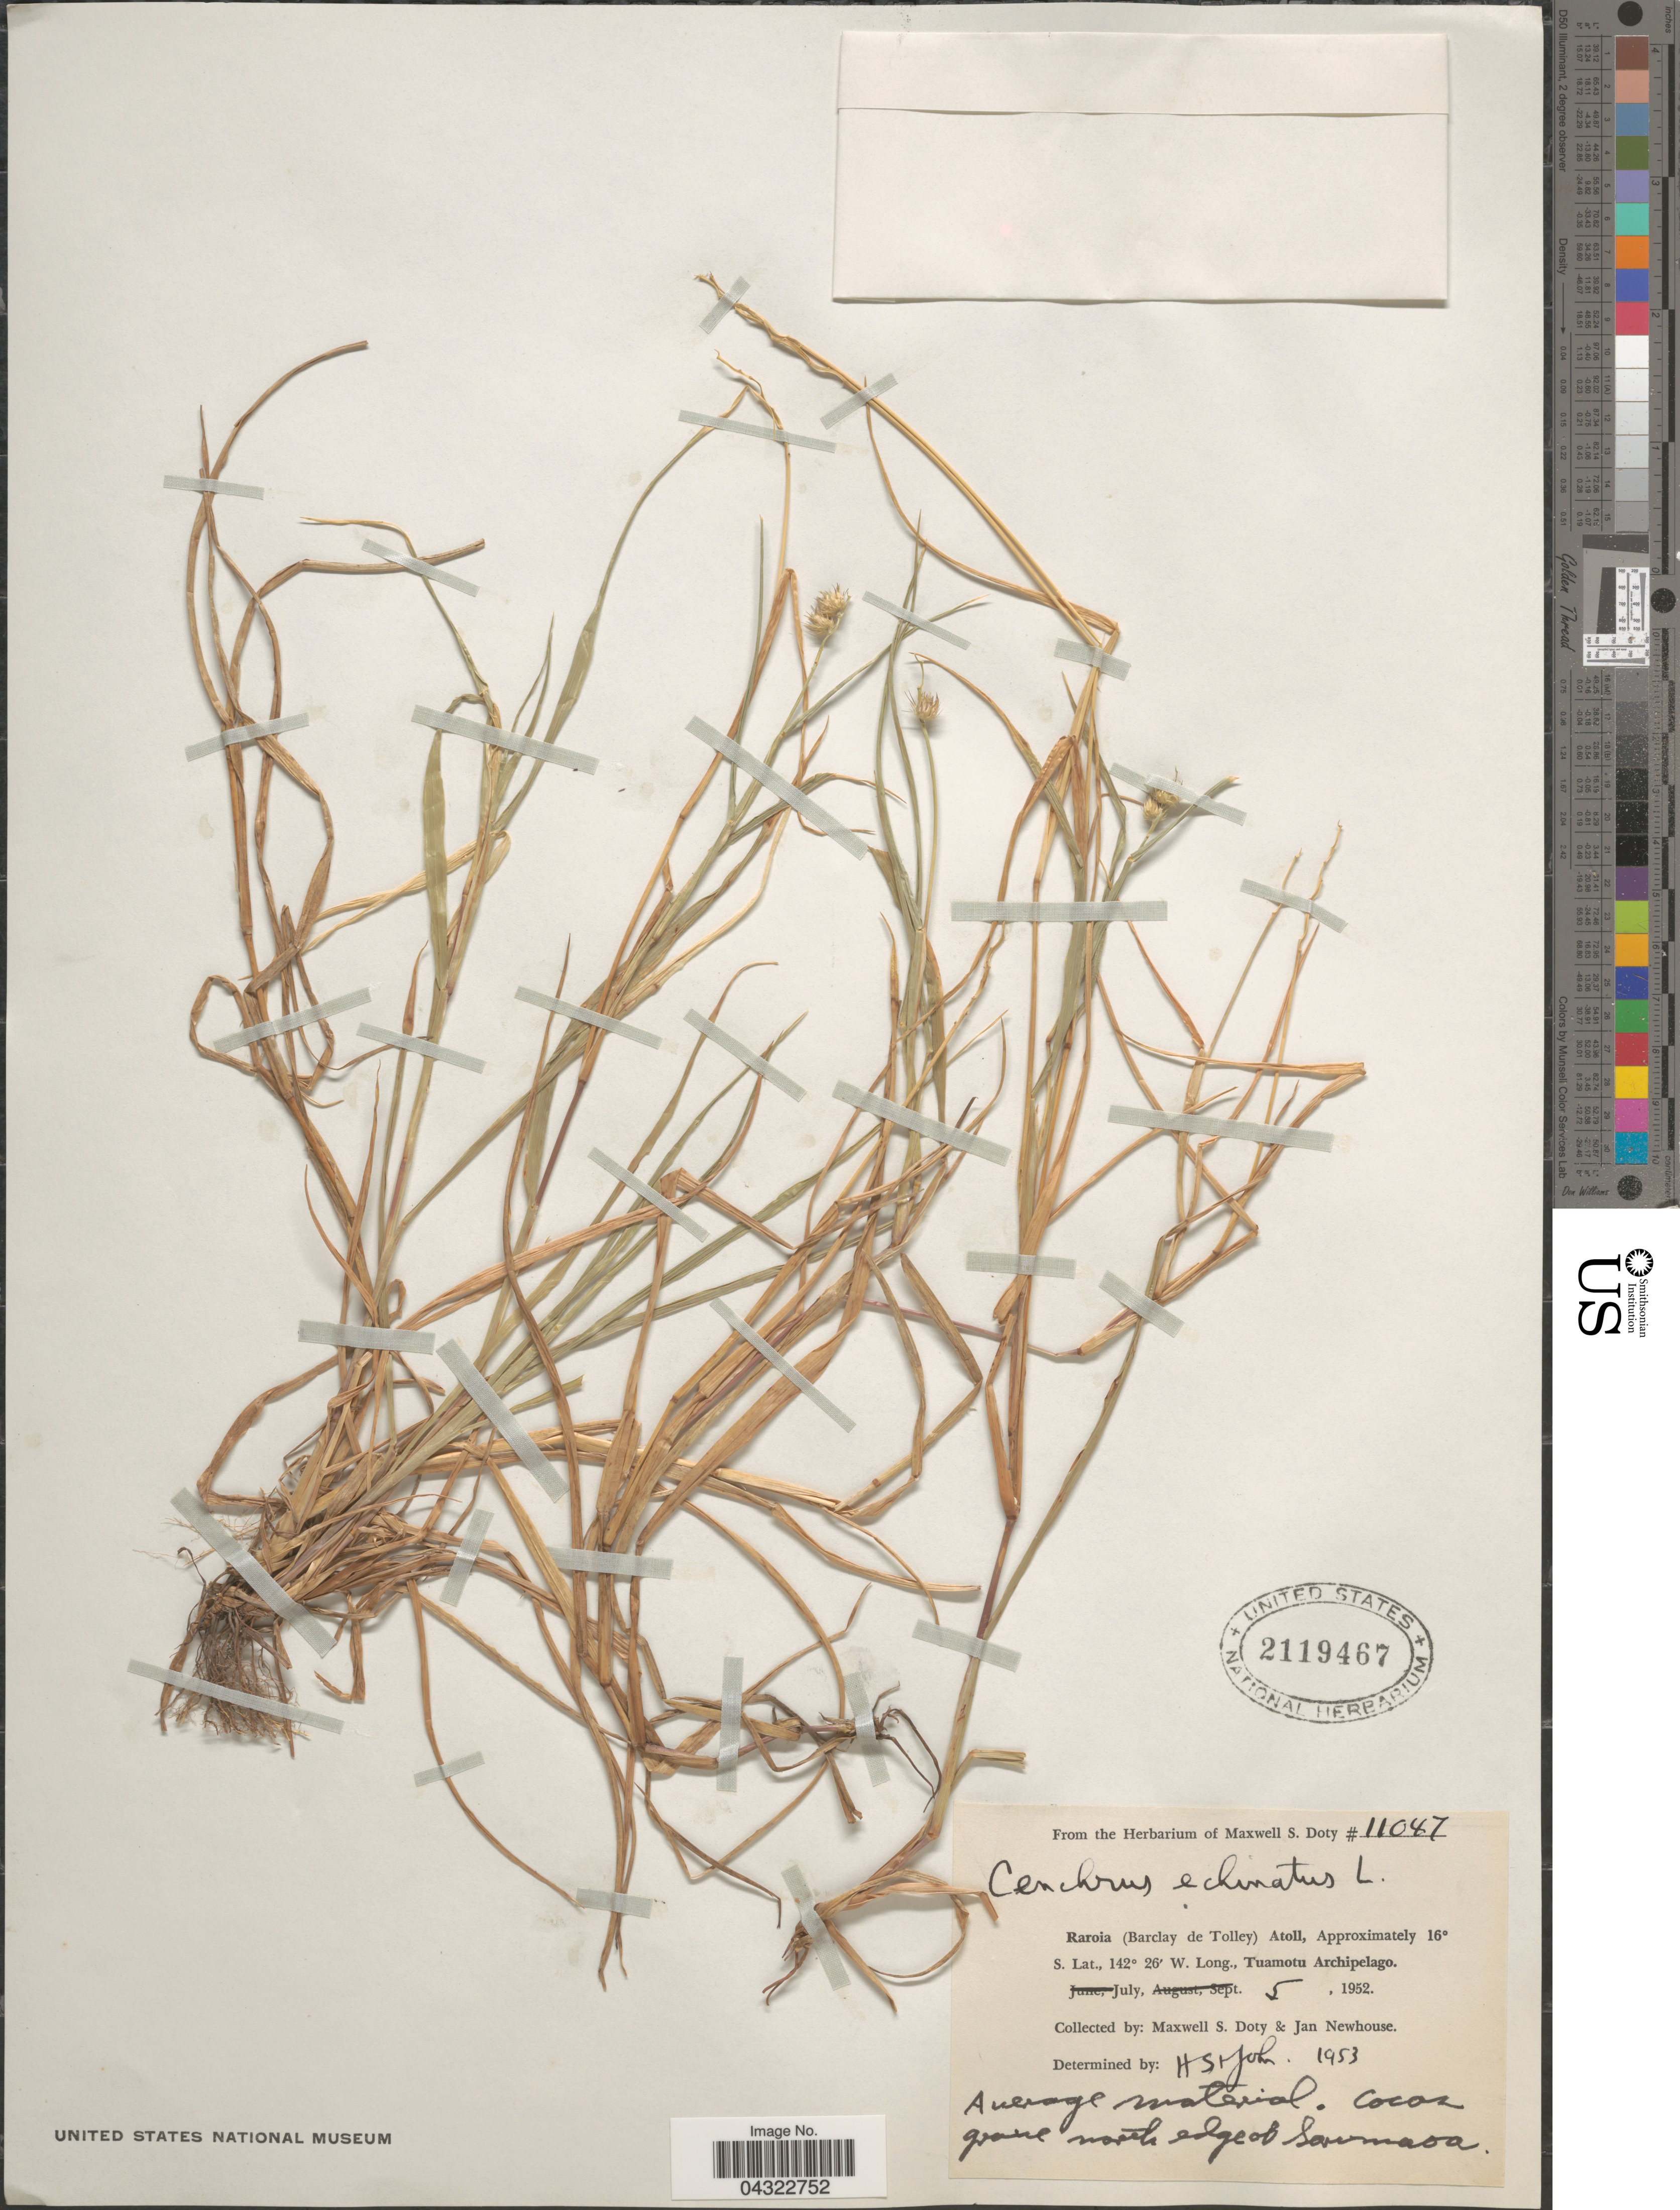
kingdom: Plantae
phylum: Tracheophyta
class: Liliopsida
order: Poales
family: Poaceae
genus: Cenchrus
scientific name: Cenchrus echinatus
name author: L.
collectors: M. S. Doty & J. Newhouse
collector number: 11047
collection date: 1952-07-05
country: French Polynesia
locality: Raroia (Barclay de Tolley) Atoll, Tuamotu Archipelago.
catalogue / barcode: US 2119467